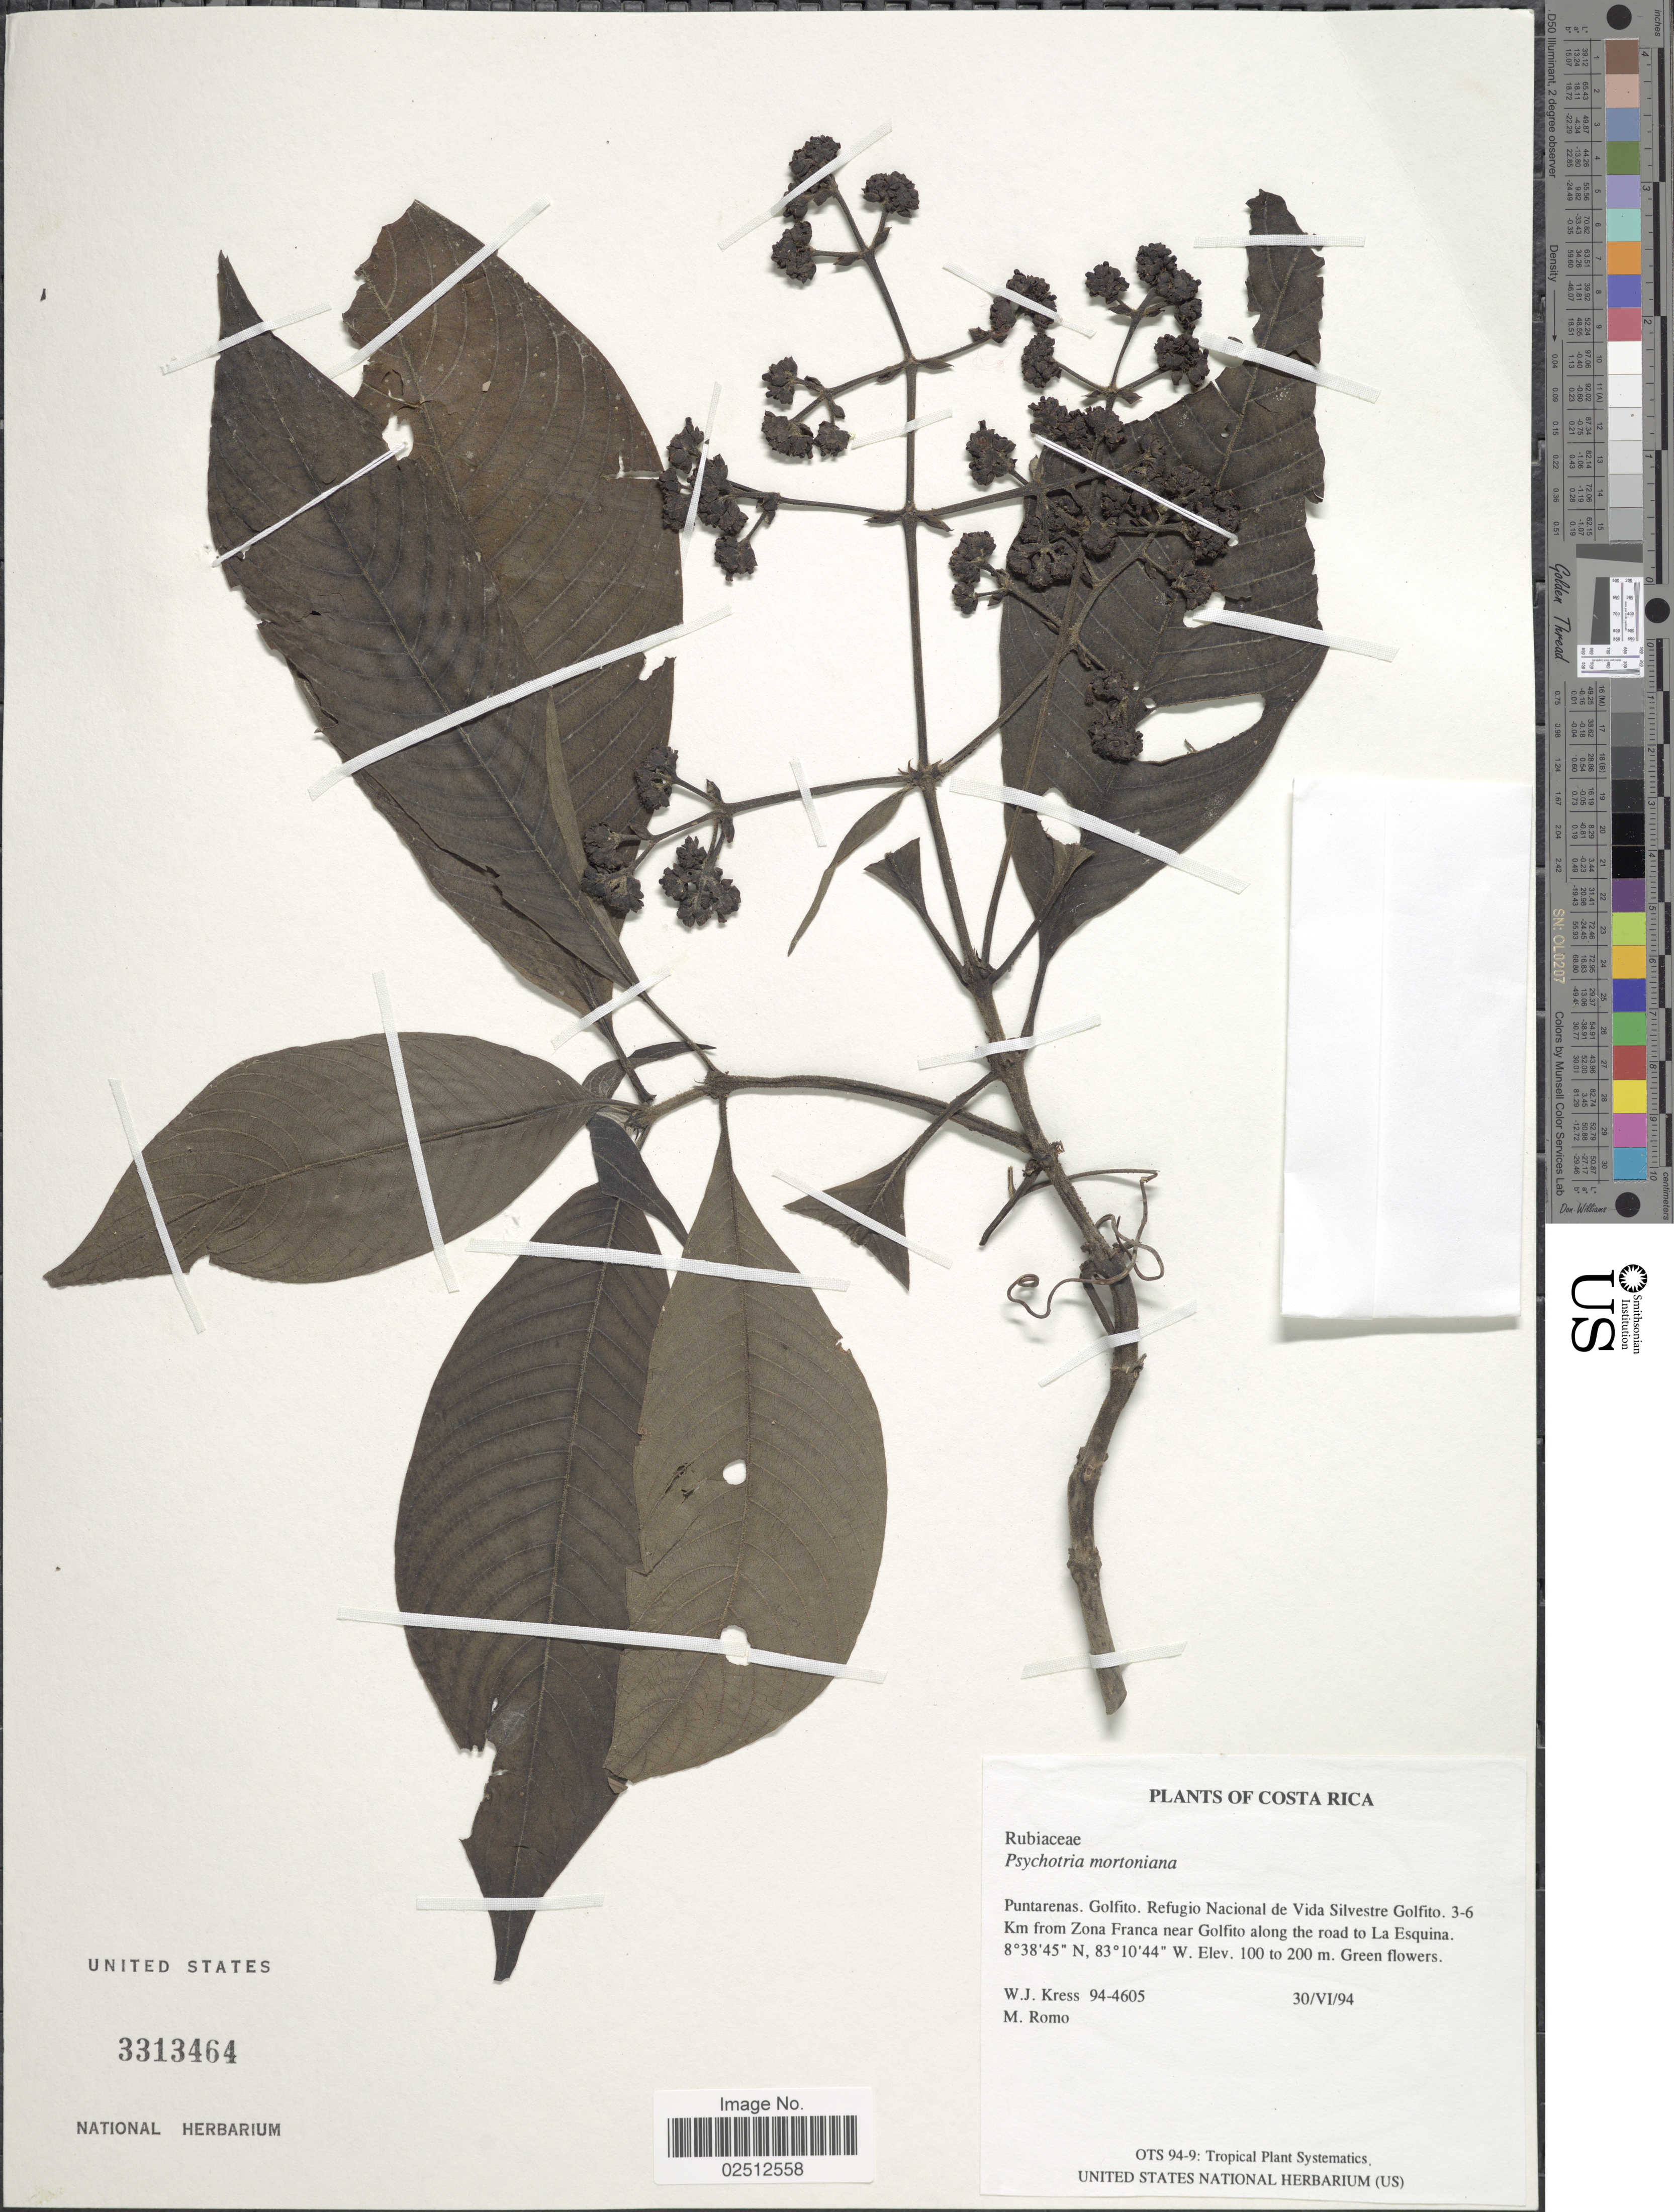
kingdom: Plantae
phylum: Tracheophyta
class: Magnoliopsida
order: Gentianales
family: Rubiaceae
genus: Psychotria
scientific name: Psychotria mortoniana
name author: Standl.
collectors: W. J. Kress & M. Romo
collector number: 94-4605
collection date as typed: Transcribed d/m/y: 30/6/94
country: Costa Rica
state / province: Puntarenas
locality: Puntarenas: Golfito, Refugio Nacional de Vida Silvestre Golfito, 3-6 km from Zona Franca near Golfito along the road to La Esquina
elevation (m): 100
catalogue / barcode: US 3313464